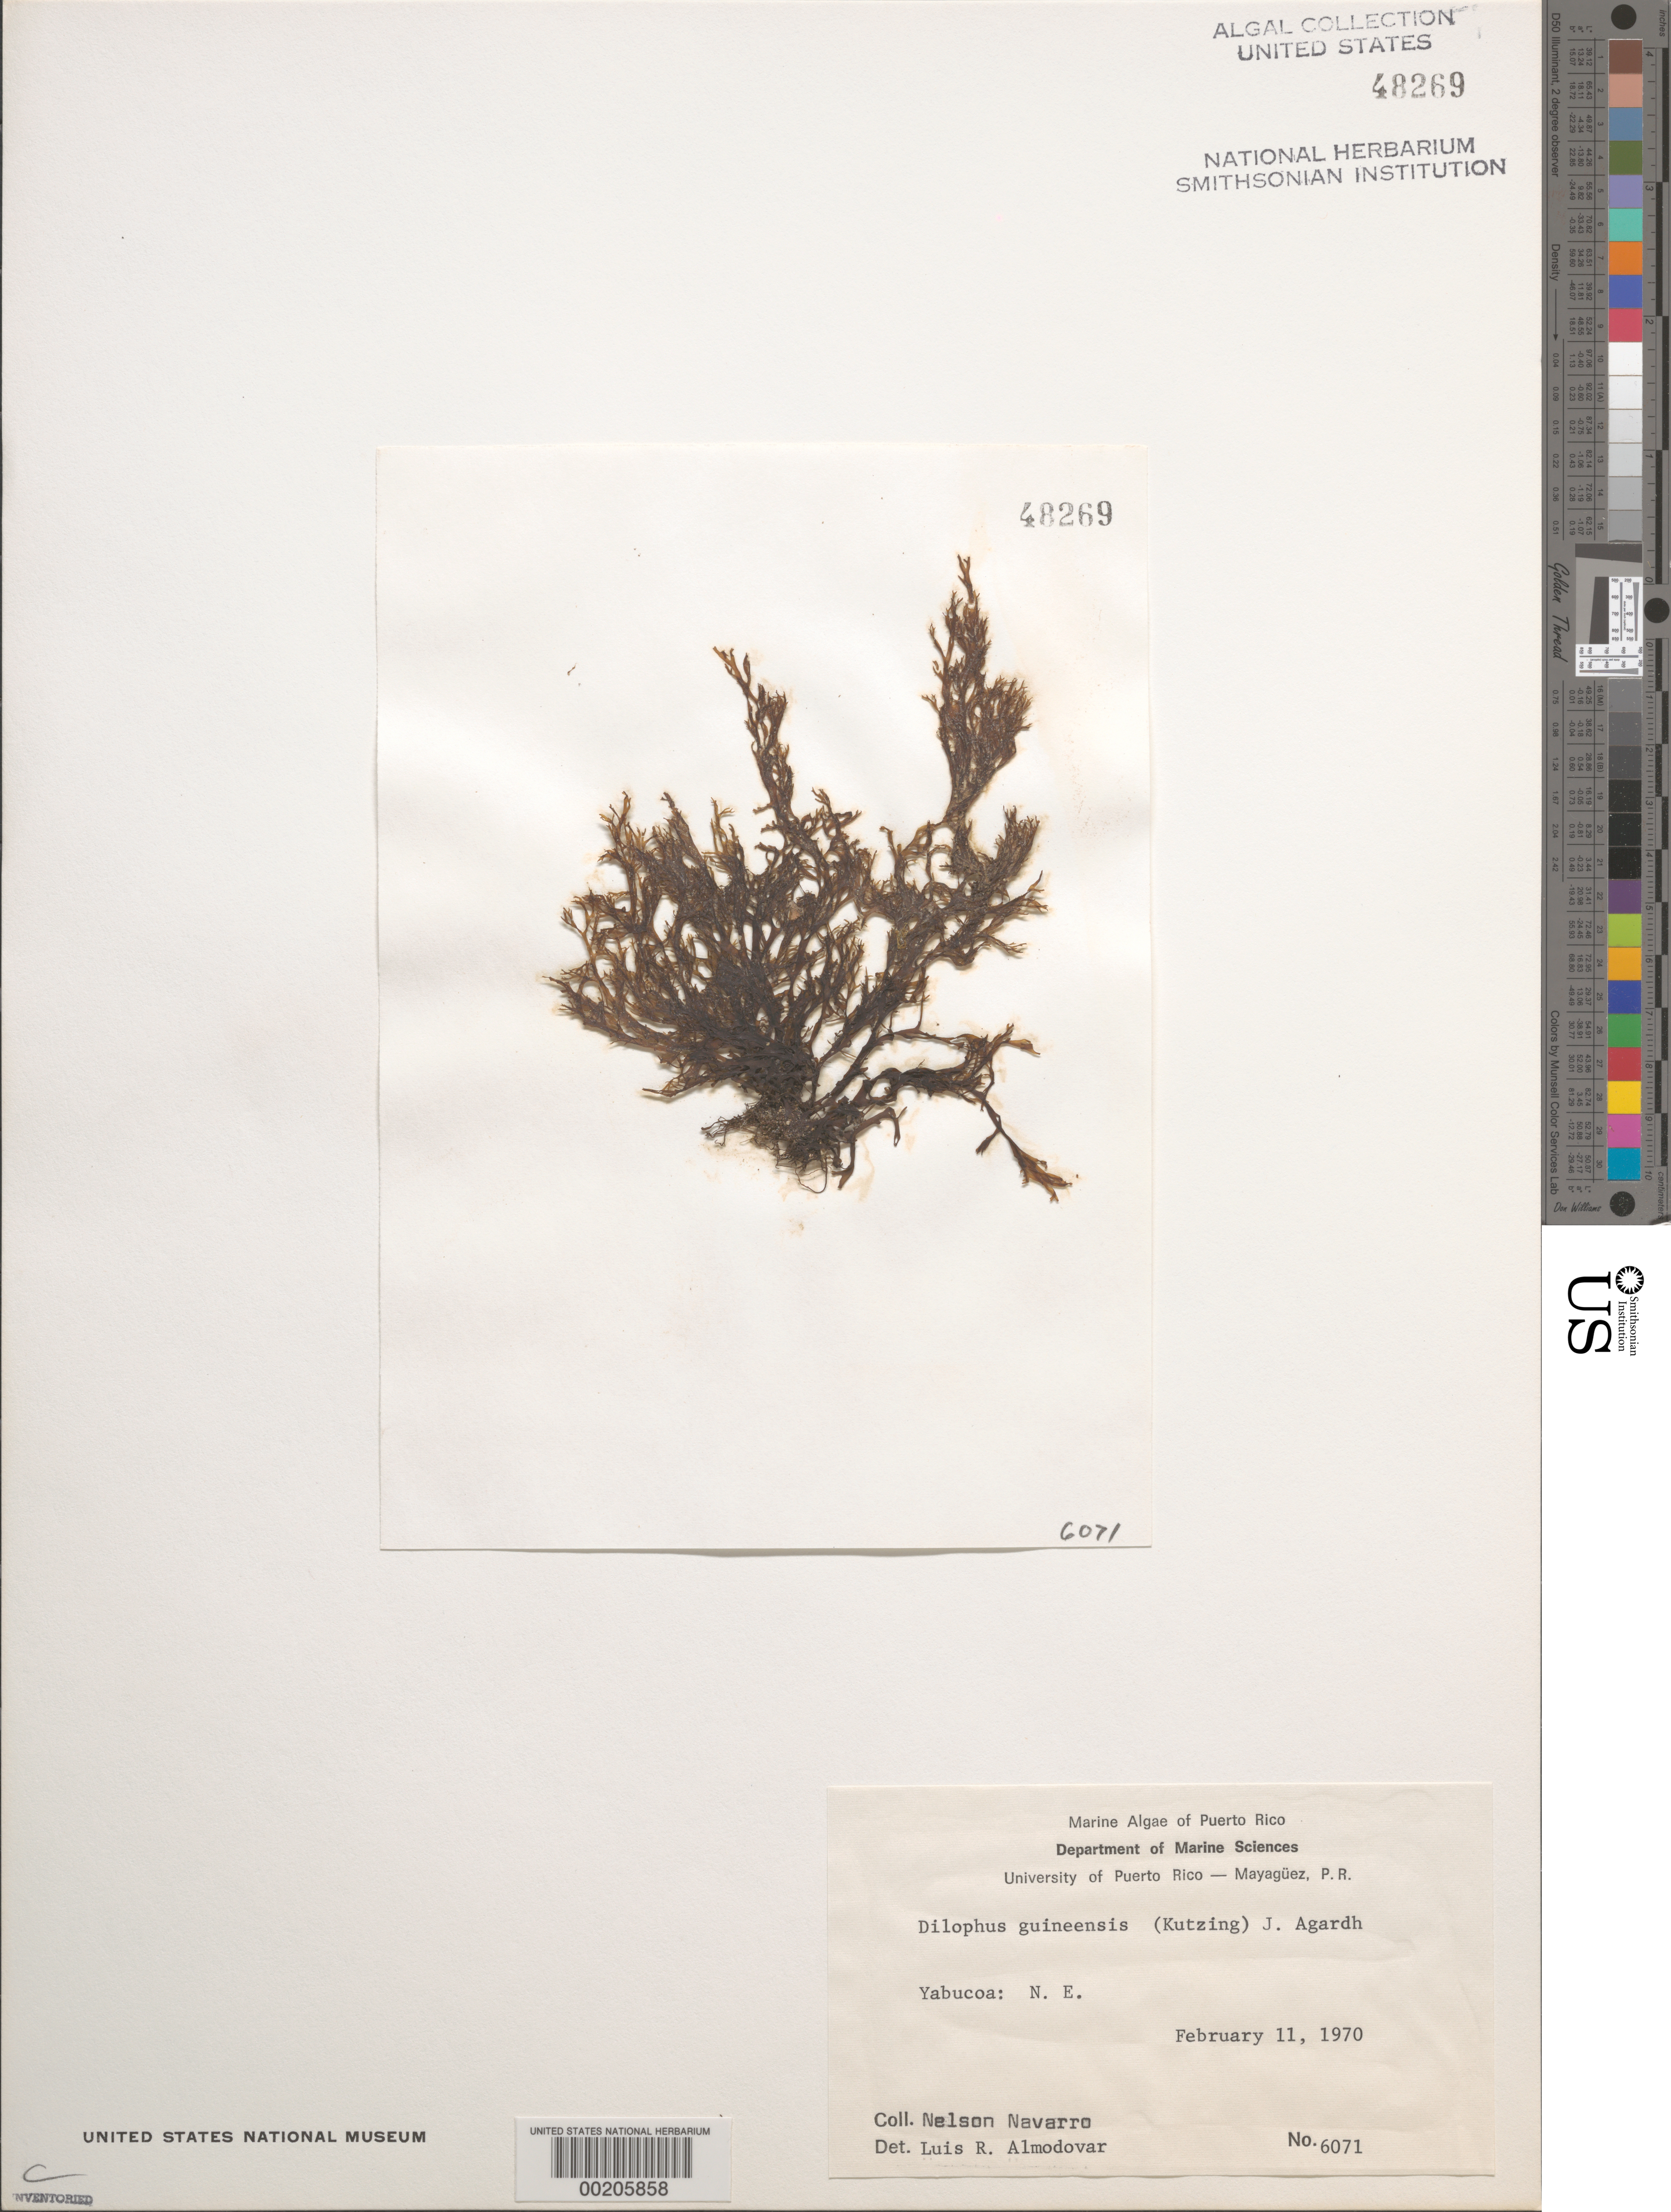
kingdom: Chromista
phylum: Ochrophyta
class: Phaeophyceae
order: Dictyotales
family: Dictyotaceae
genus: Dictyota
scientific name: Dictyota guineensis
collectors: N. Navarro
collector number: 6071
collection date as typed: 11 Feb 1970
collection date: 1970-02-11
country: Puerto Rico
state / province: Yabucoa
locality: "N. A."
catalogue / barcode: US 48269